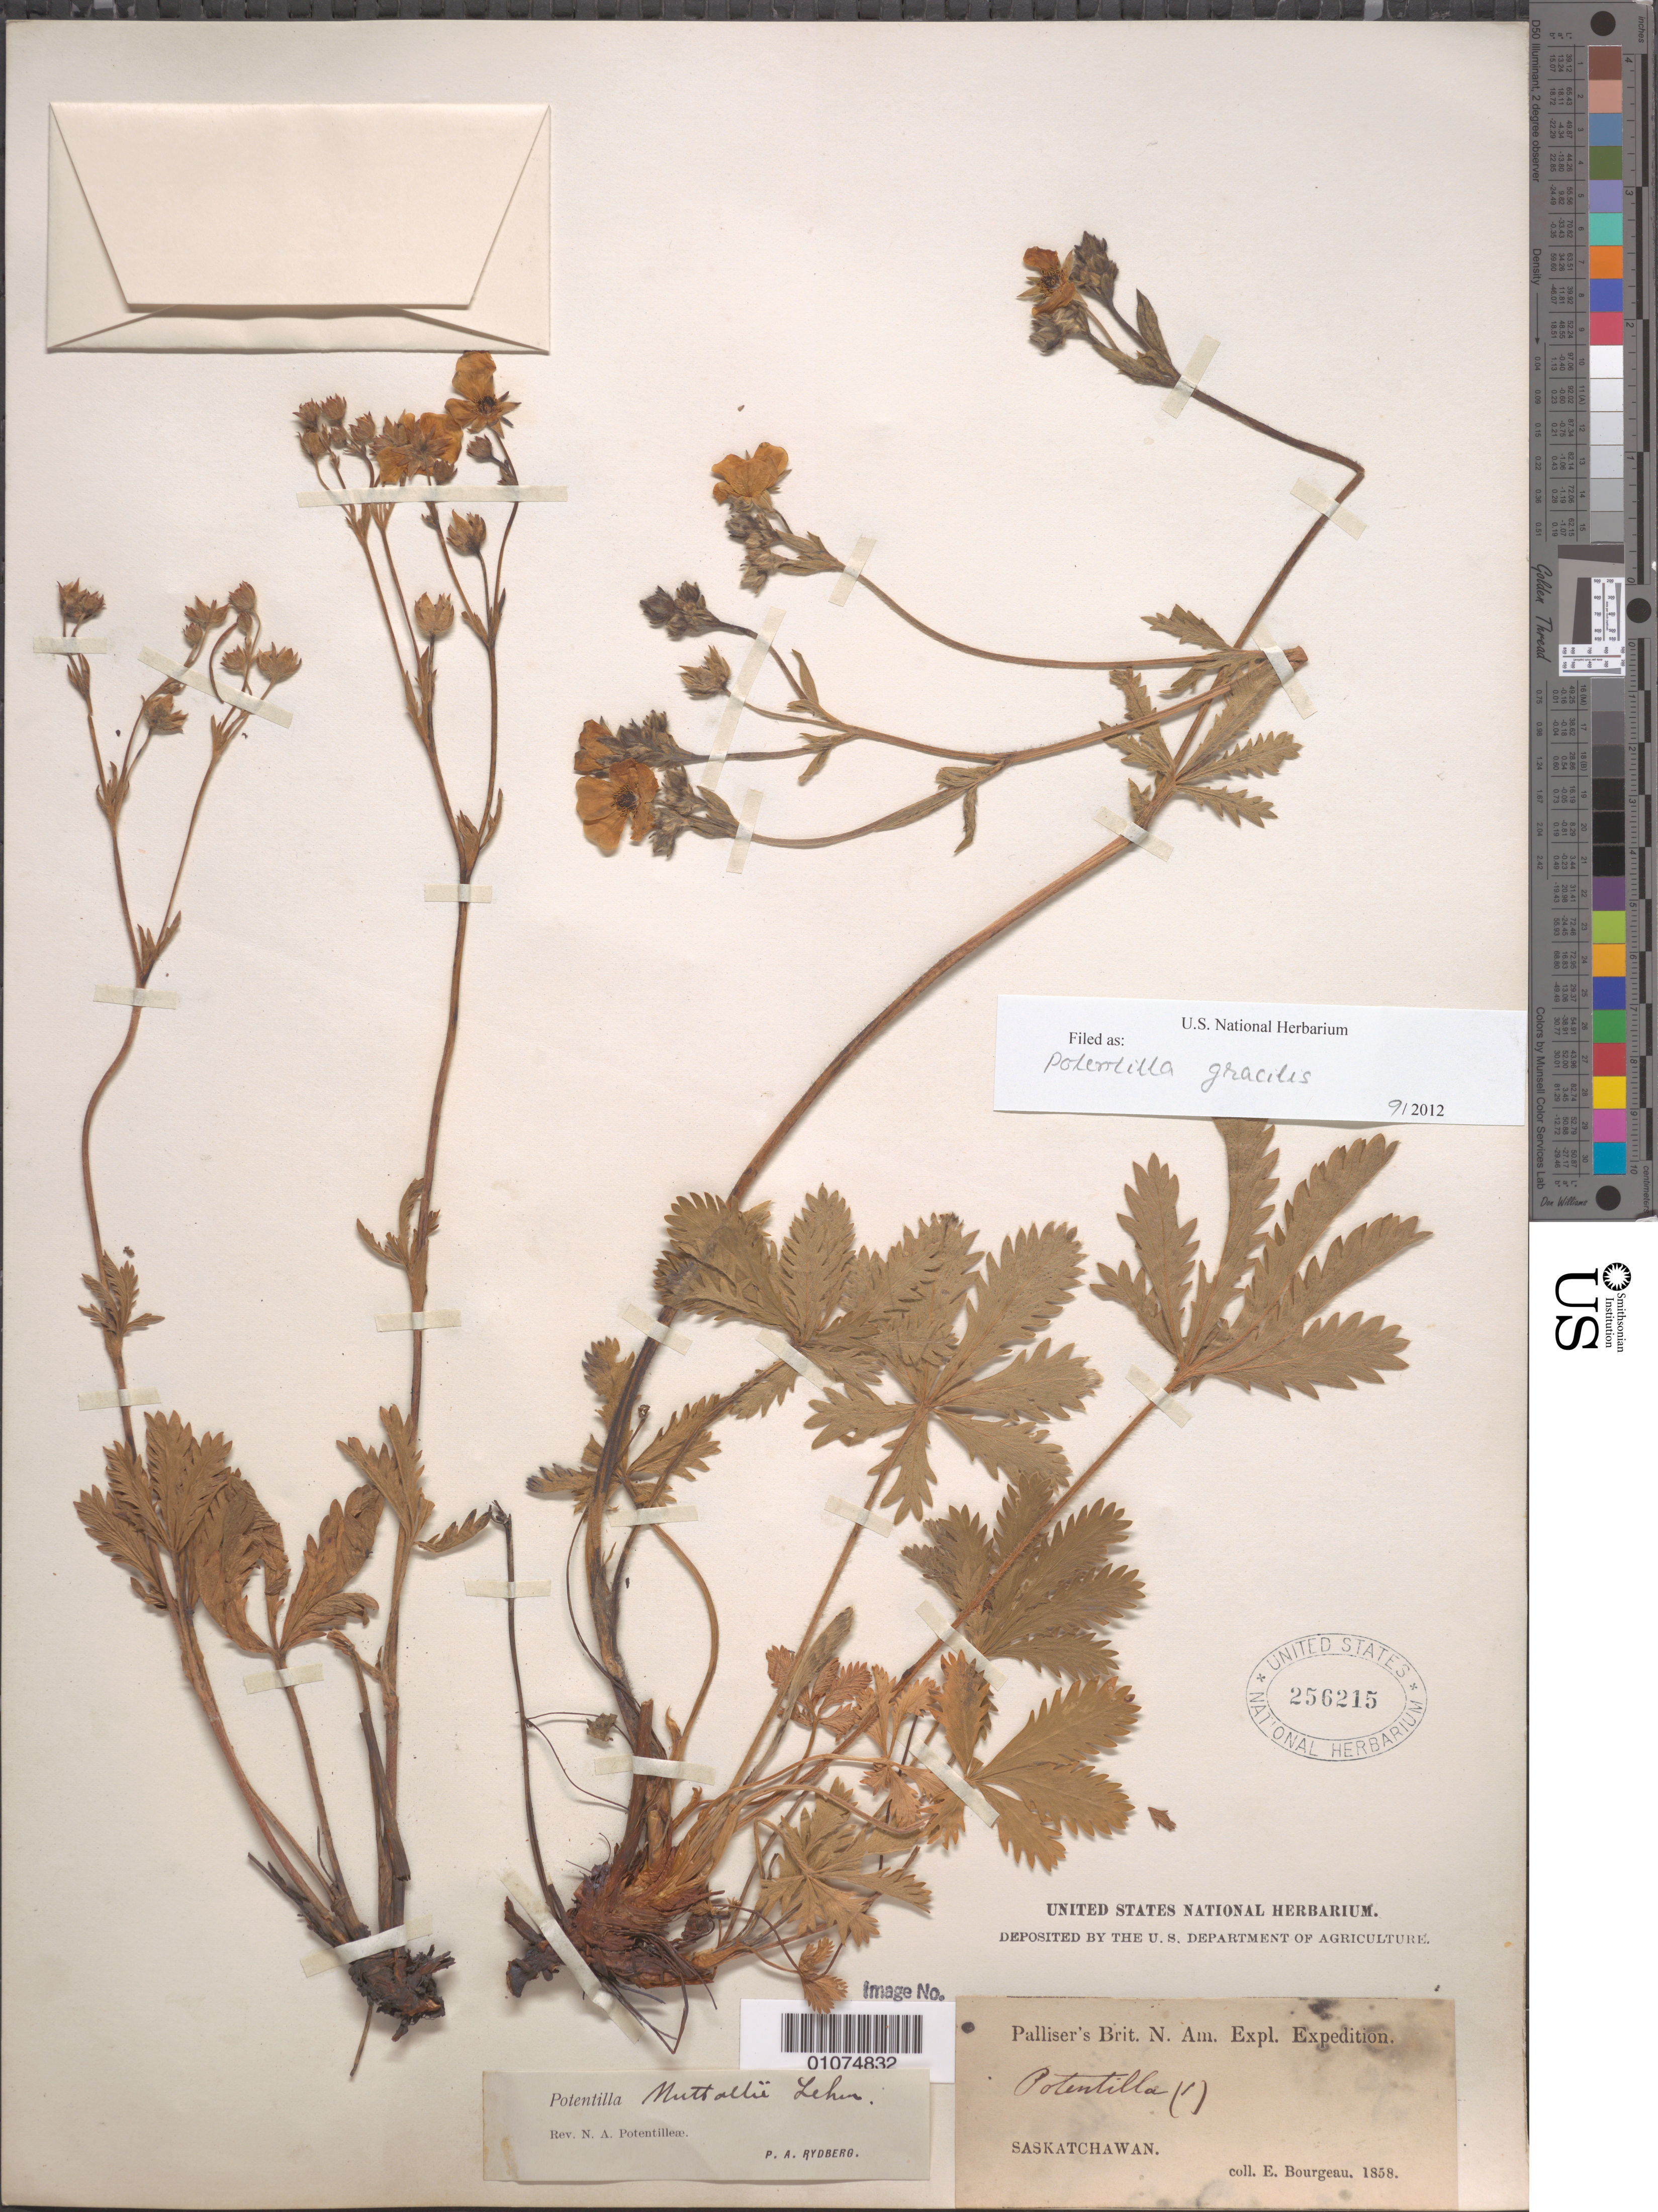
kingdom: Plantae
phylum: Tracheophyta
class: Magnoliopsida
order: Rosales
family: Rosaceae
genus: Potentilla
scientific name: Potentilla gracilis var. fastigiata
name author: (Nutt.) S. Watson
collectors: E. Bourgeau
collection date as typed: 1858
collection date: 1858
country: Canada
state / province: Saskatchewan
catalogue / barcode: US 256215